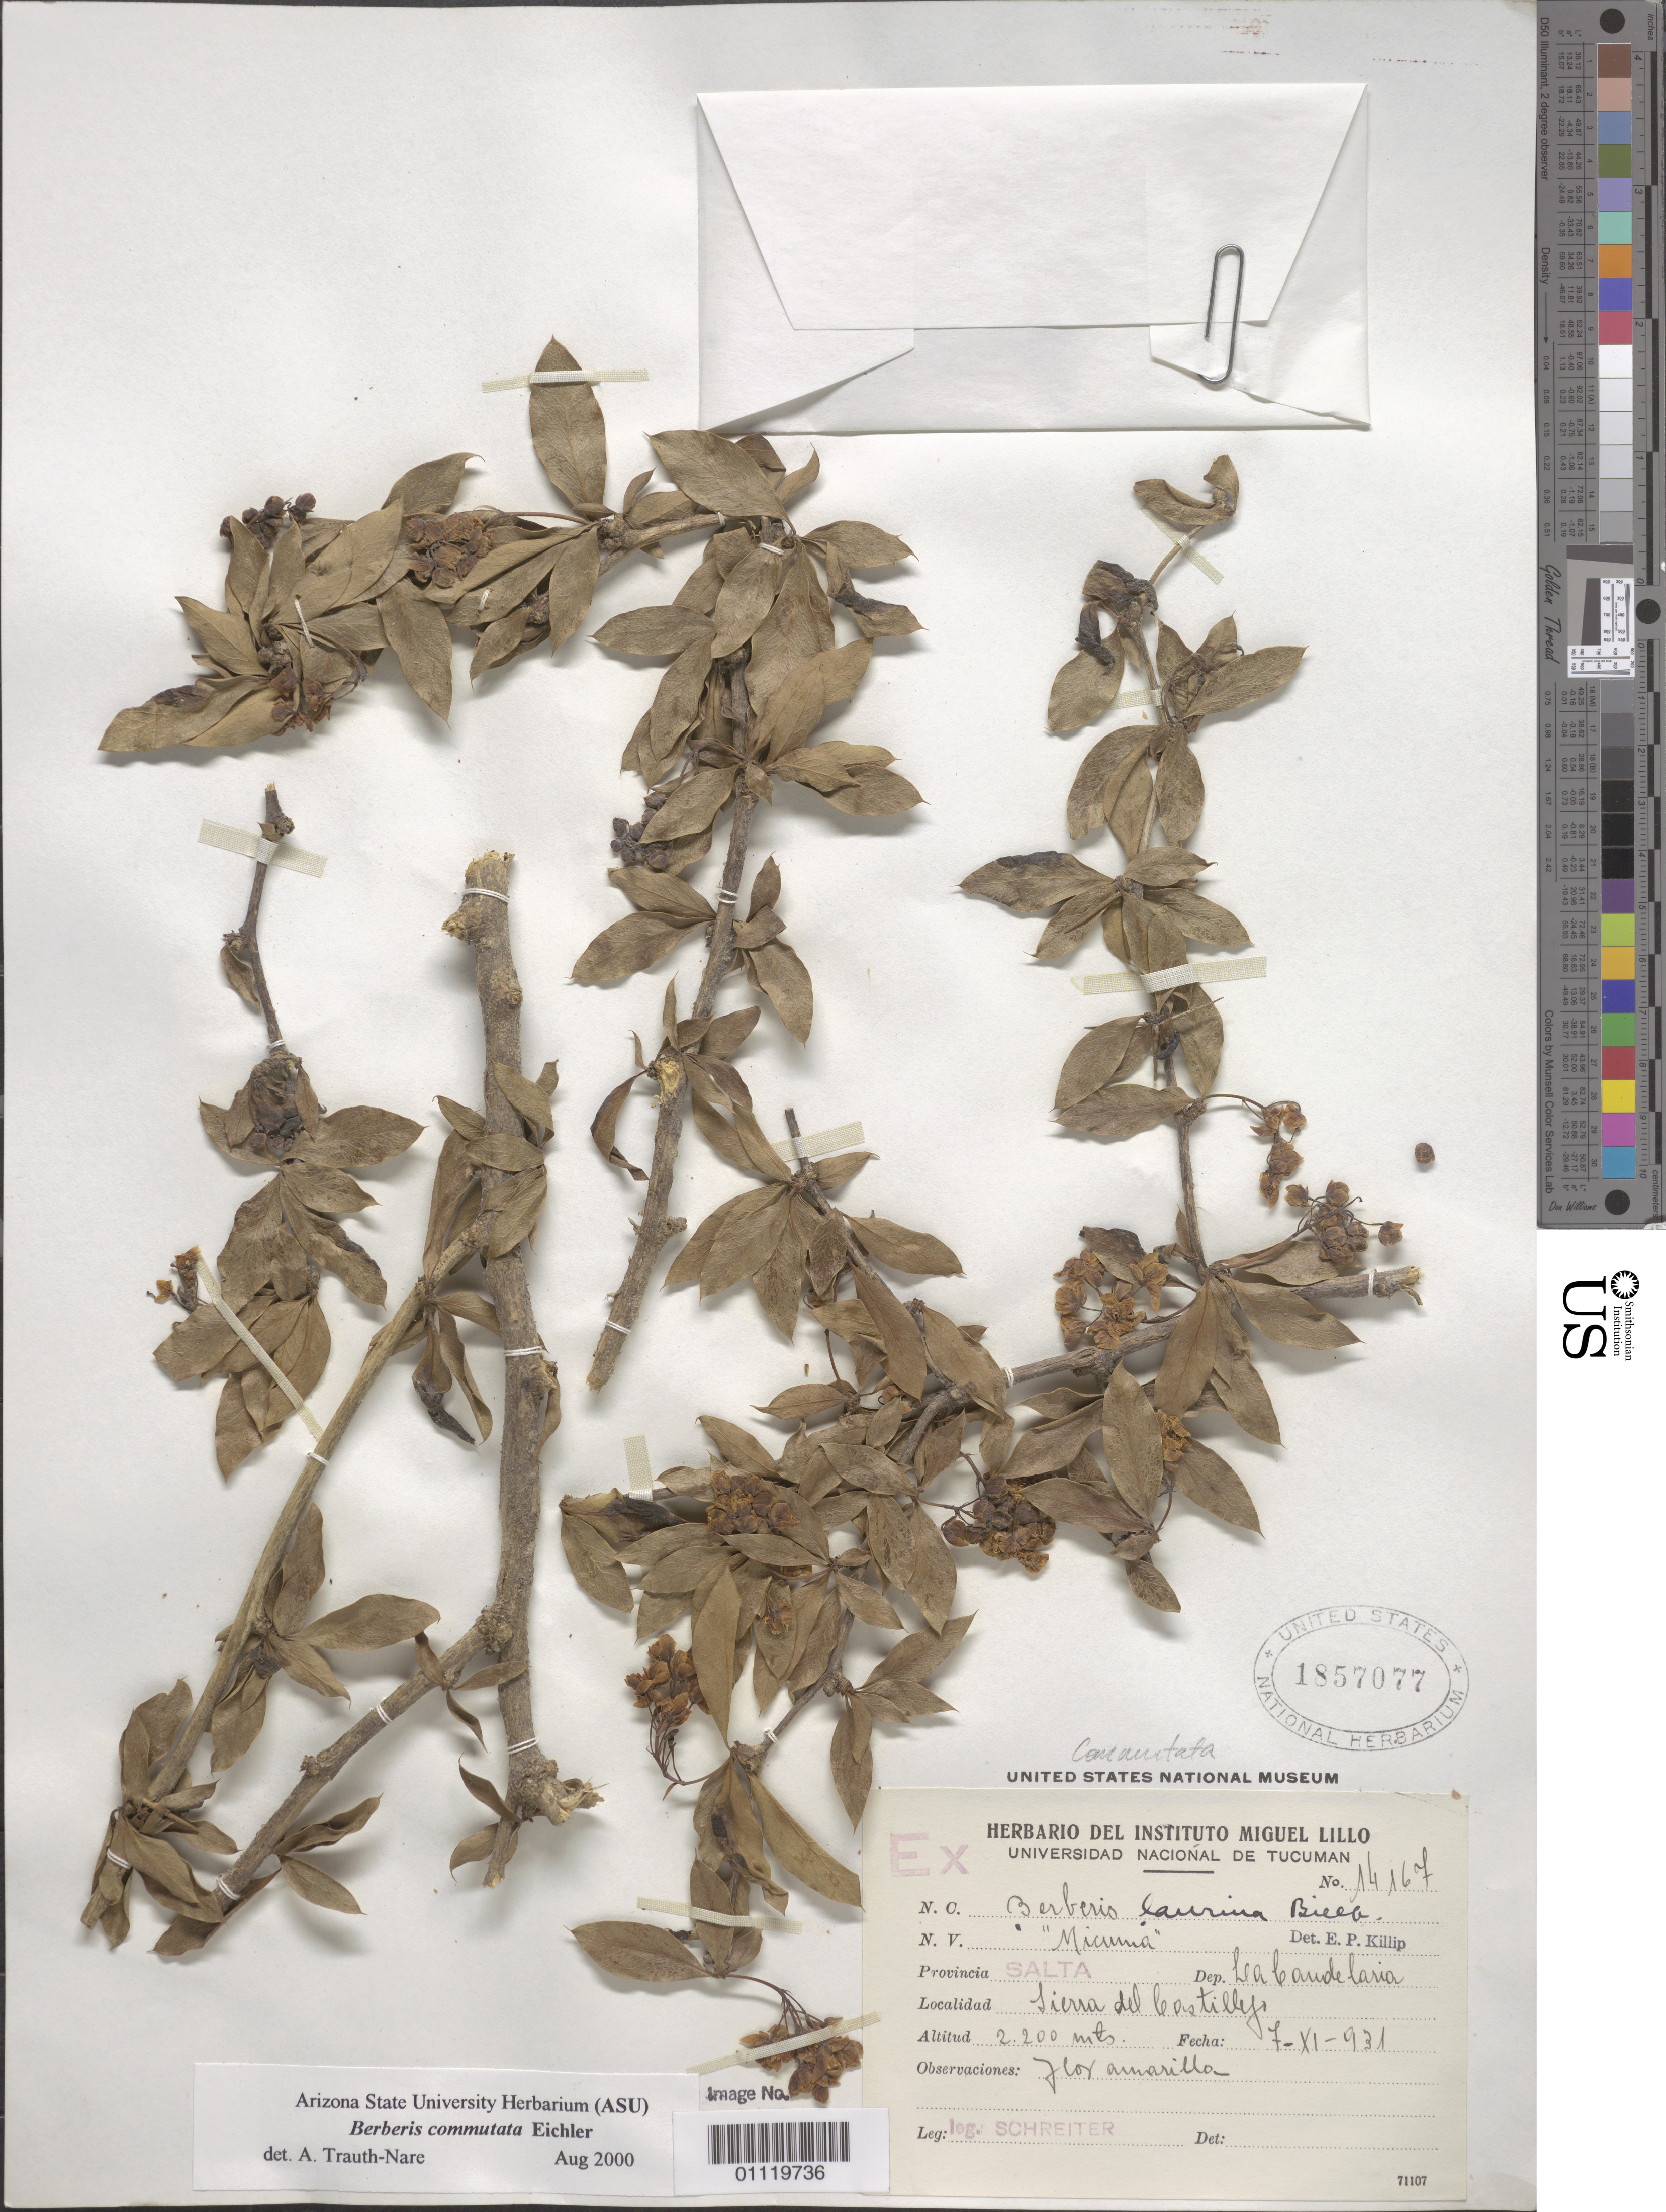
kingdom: Plantae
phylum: Tracheophyta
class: Magnoliopsida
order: Ranunculales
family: Berberidaceae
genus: Berberis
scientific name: Berberis commutata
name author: Eichler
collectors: -. Schreiter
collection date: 1931-09-07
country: Argentina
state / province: Tucuman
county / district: La Candelaria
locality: Sierra del Castillyo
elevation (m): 2200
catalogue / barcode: US 1857077